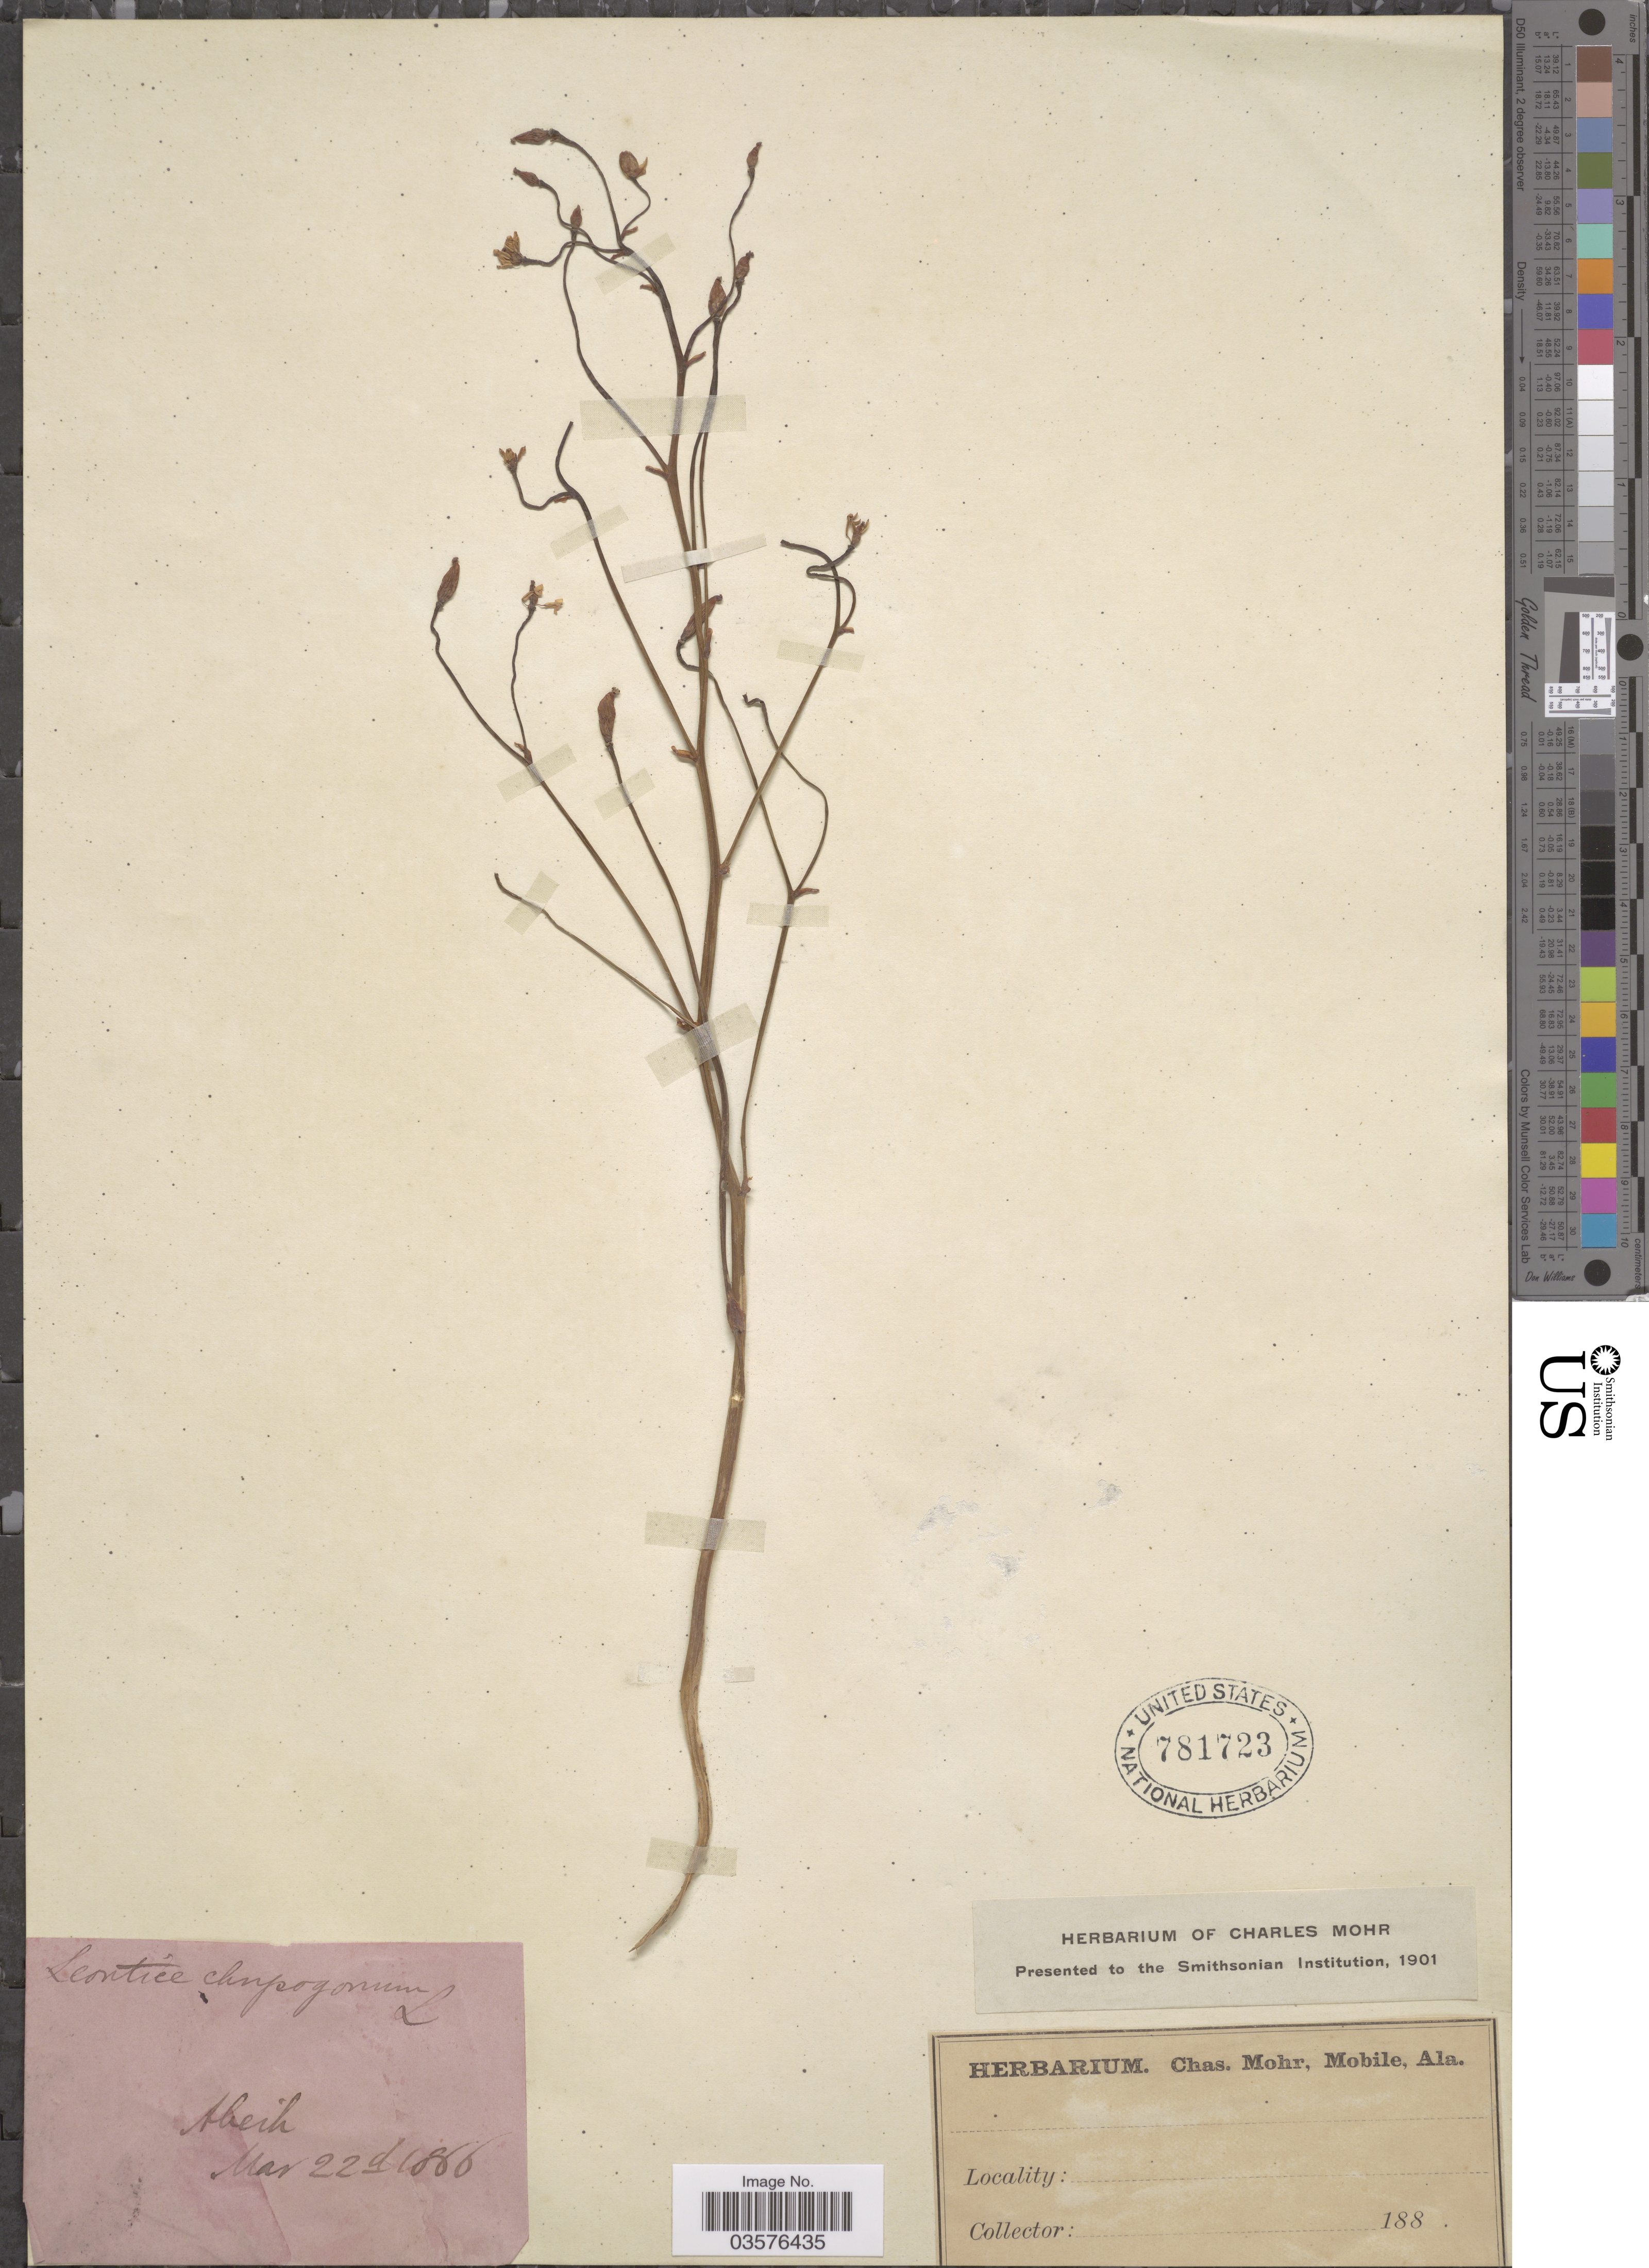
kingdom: Plantae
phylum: Tracheophyta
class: Magnoliopsida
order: Ranunculales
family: Berberidaceae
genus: Bongardia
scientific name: Bongardia chrysogonum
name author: (L.) Spach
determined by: Strong, Mark T., (BOT), Smithsonian Institution - National Museum of Natural History (UNITED STATES)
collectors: ex herb. Charles Mohr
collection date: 1866-03-22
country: Lebanon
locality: Abeih.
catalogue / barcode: US 781723